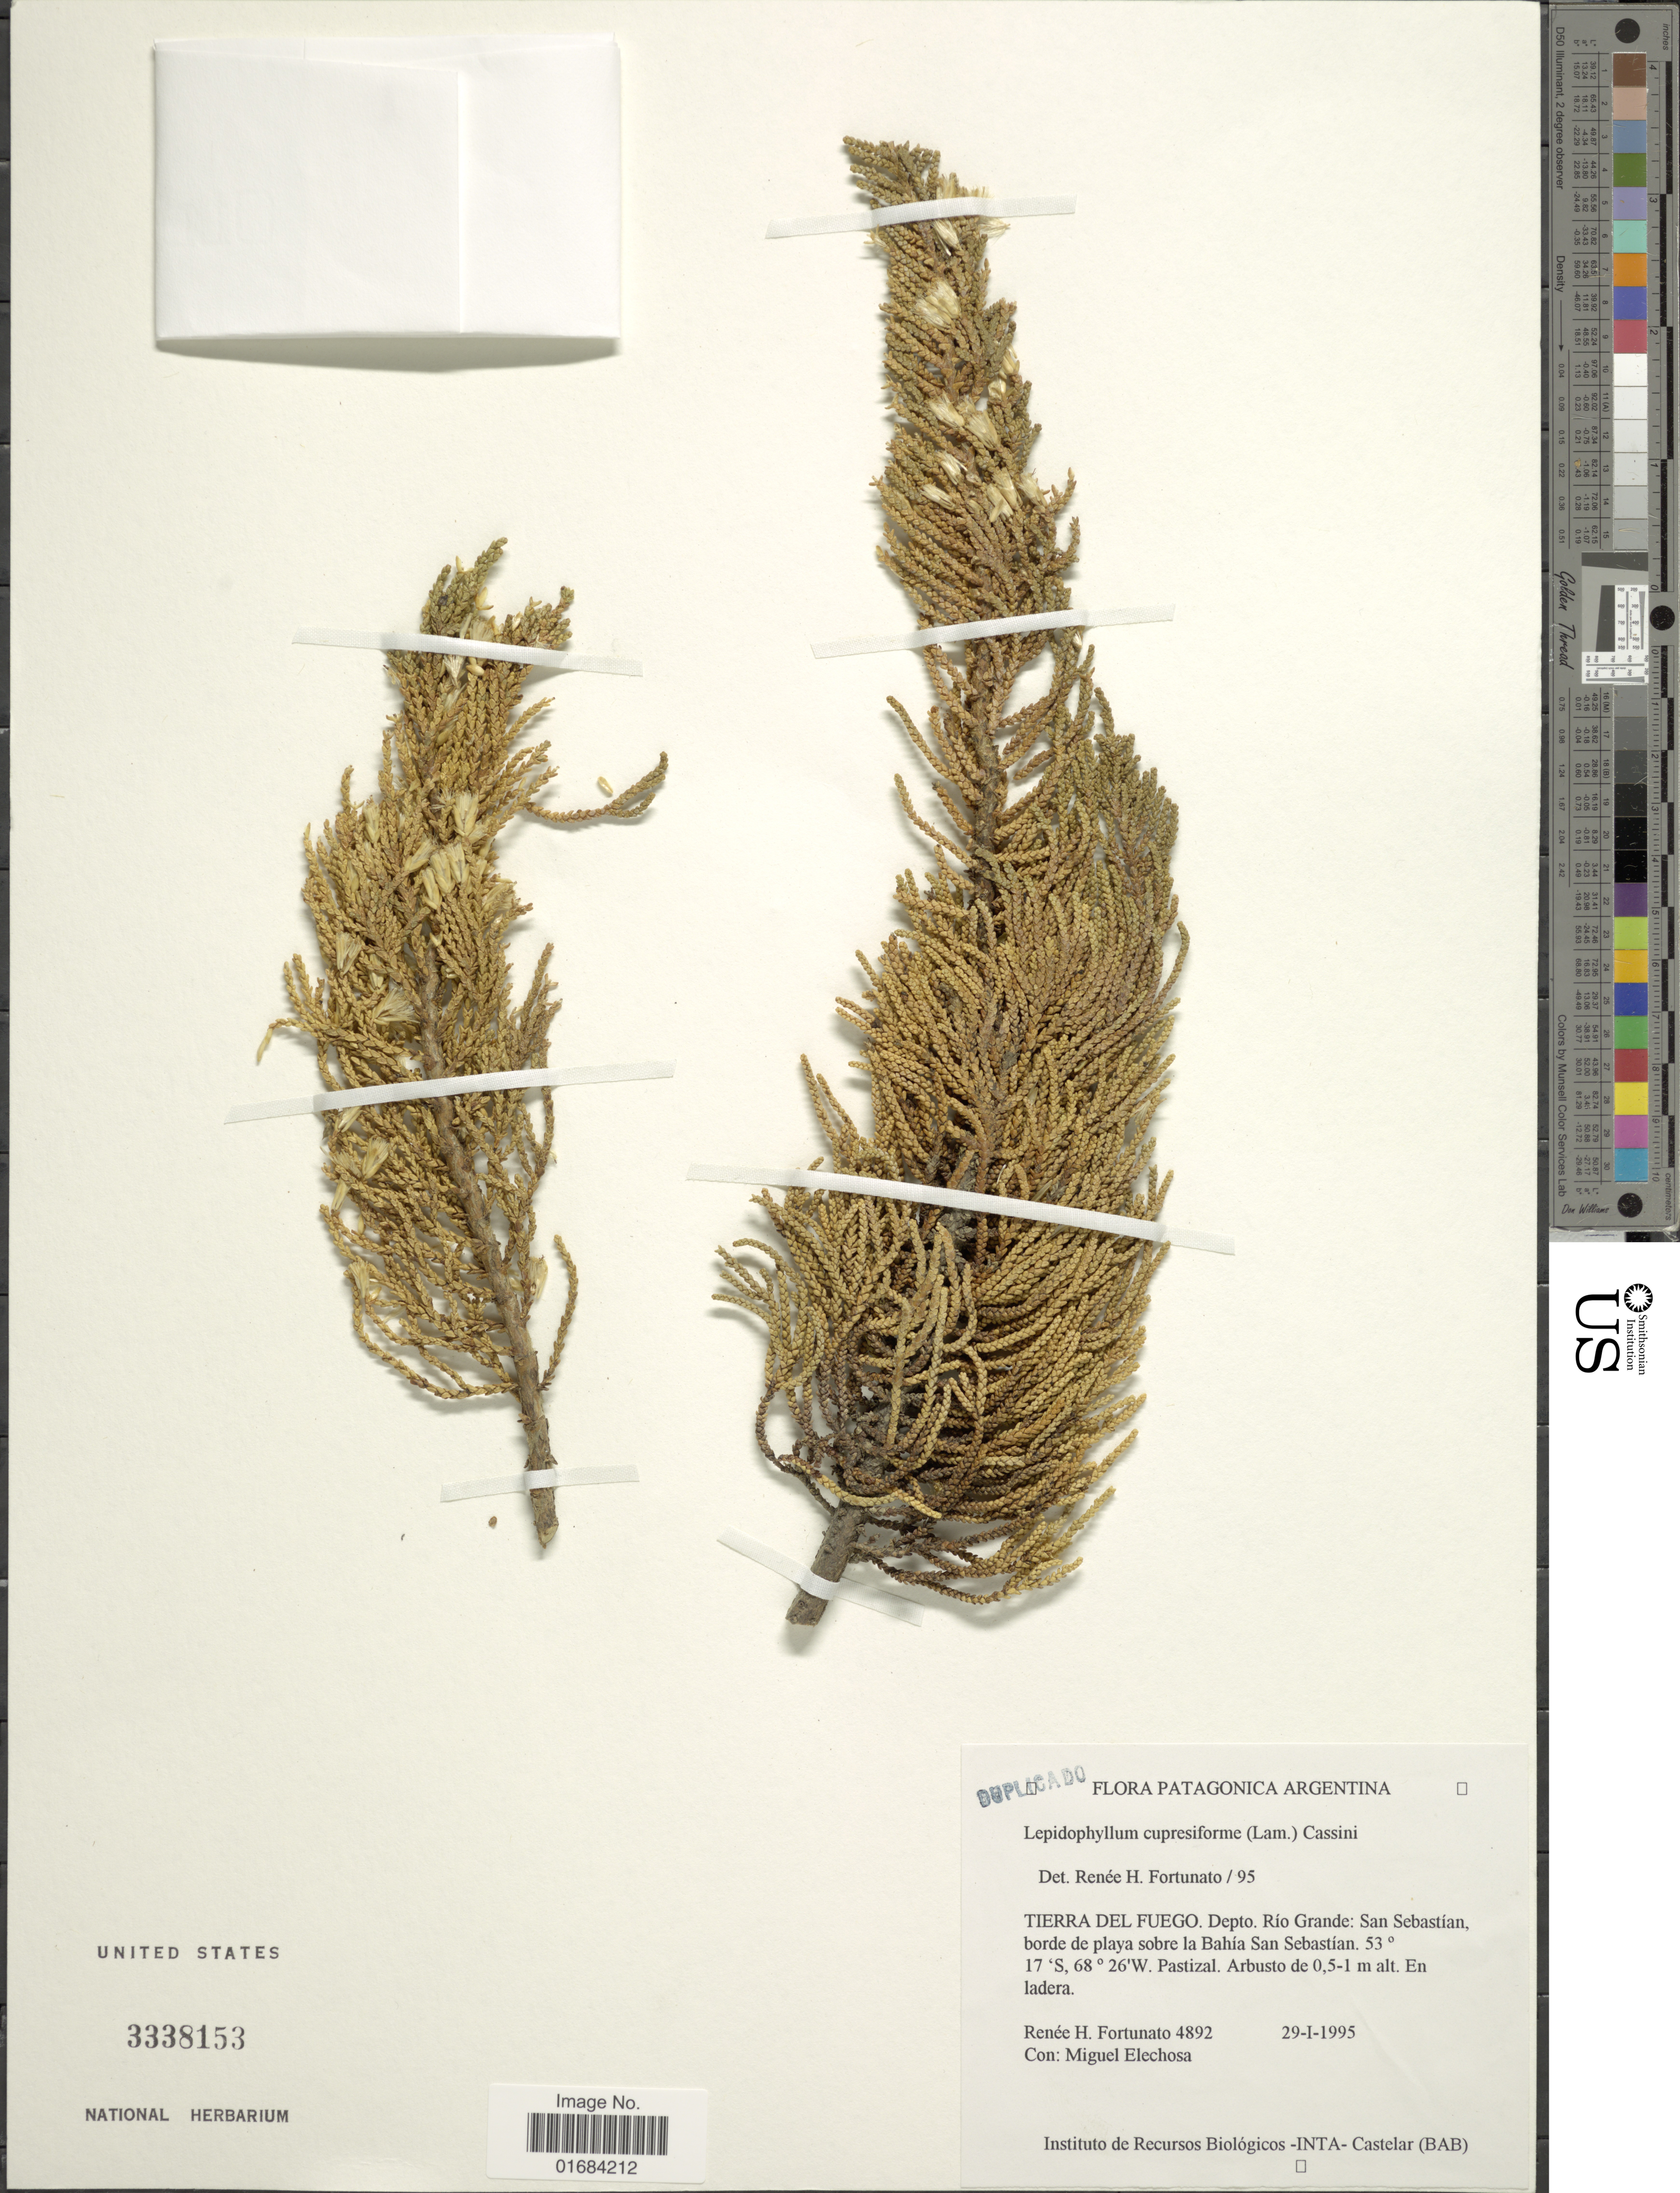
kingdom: Plantae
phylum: Tracheophyta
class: Magnoliopsida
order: Asterales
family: Asteraceae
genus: Lepidophyllum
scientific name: Lepidophyllum cupressiforme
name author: (Lam.) Cass.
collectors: R. H. Fortunato & M. Elechosa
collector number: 4892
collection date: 1995-01-29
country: Argentina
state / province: Tierra del Fuego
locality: Depto. Río Grande: San Sebastian, borde de playa sobre la Bahía San Sebastían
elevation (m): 0.5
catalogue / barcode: US 3338153